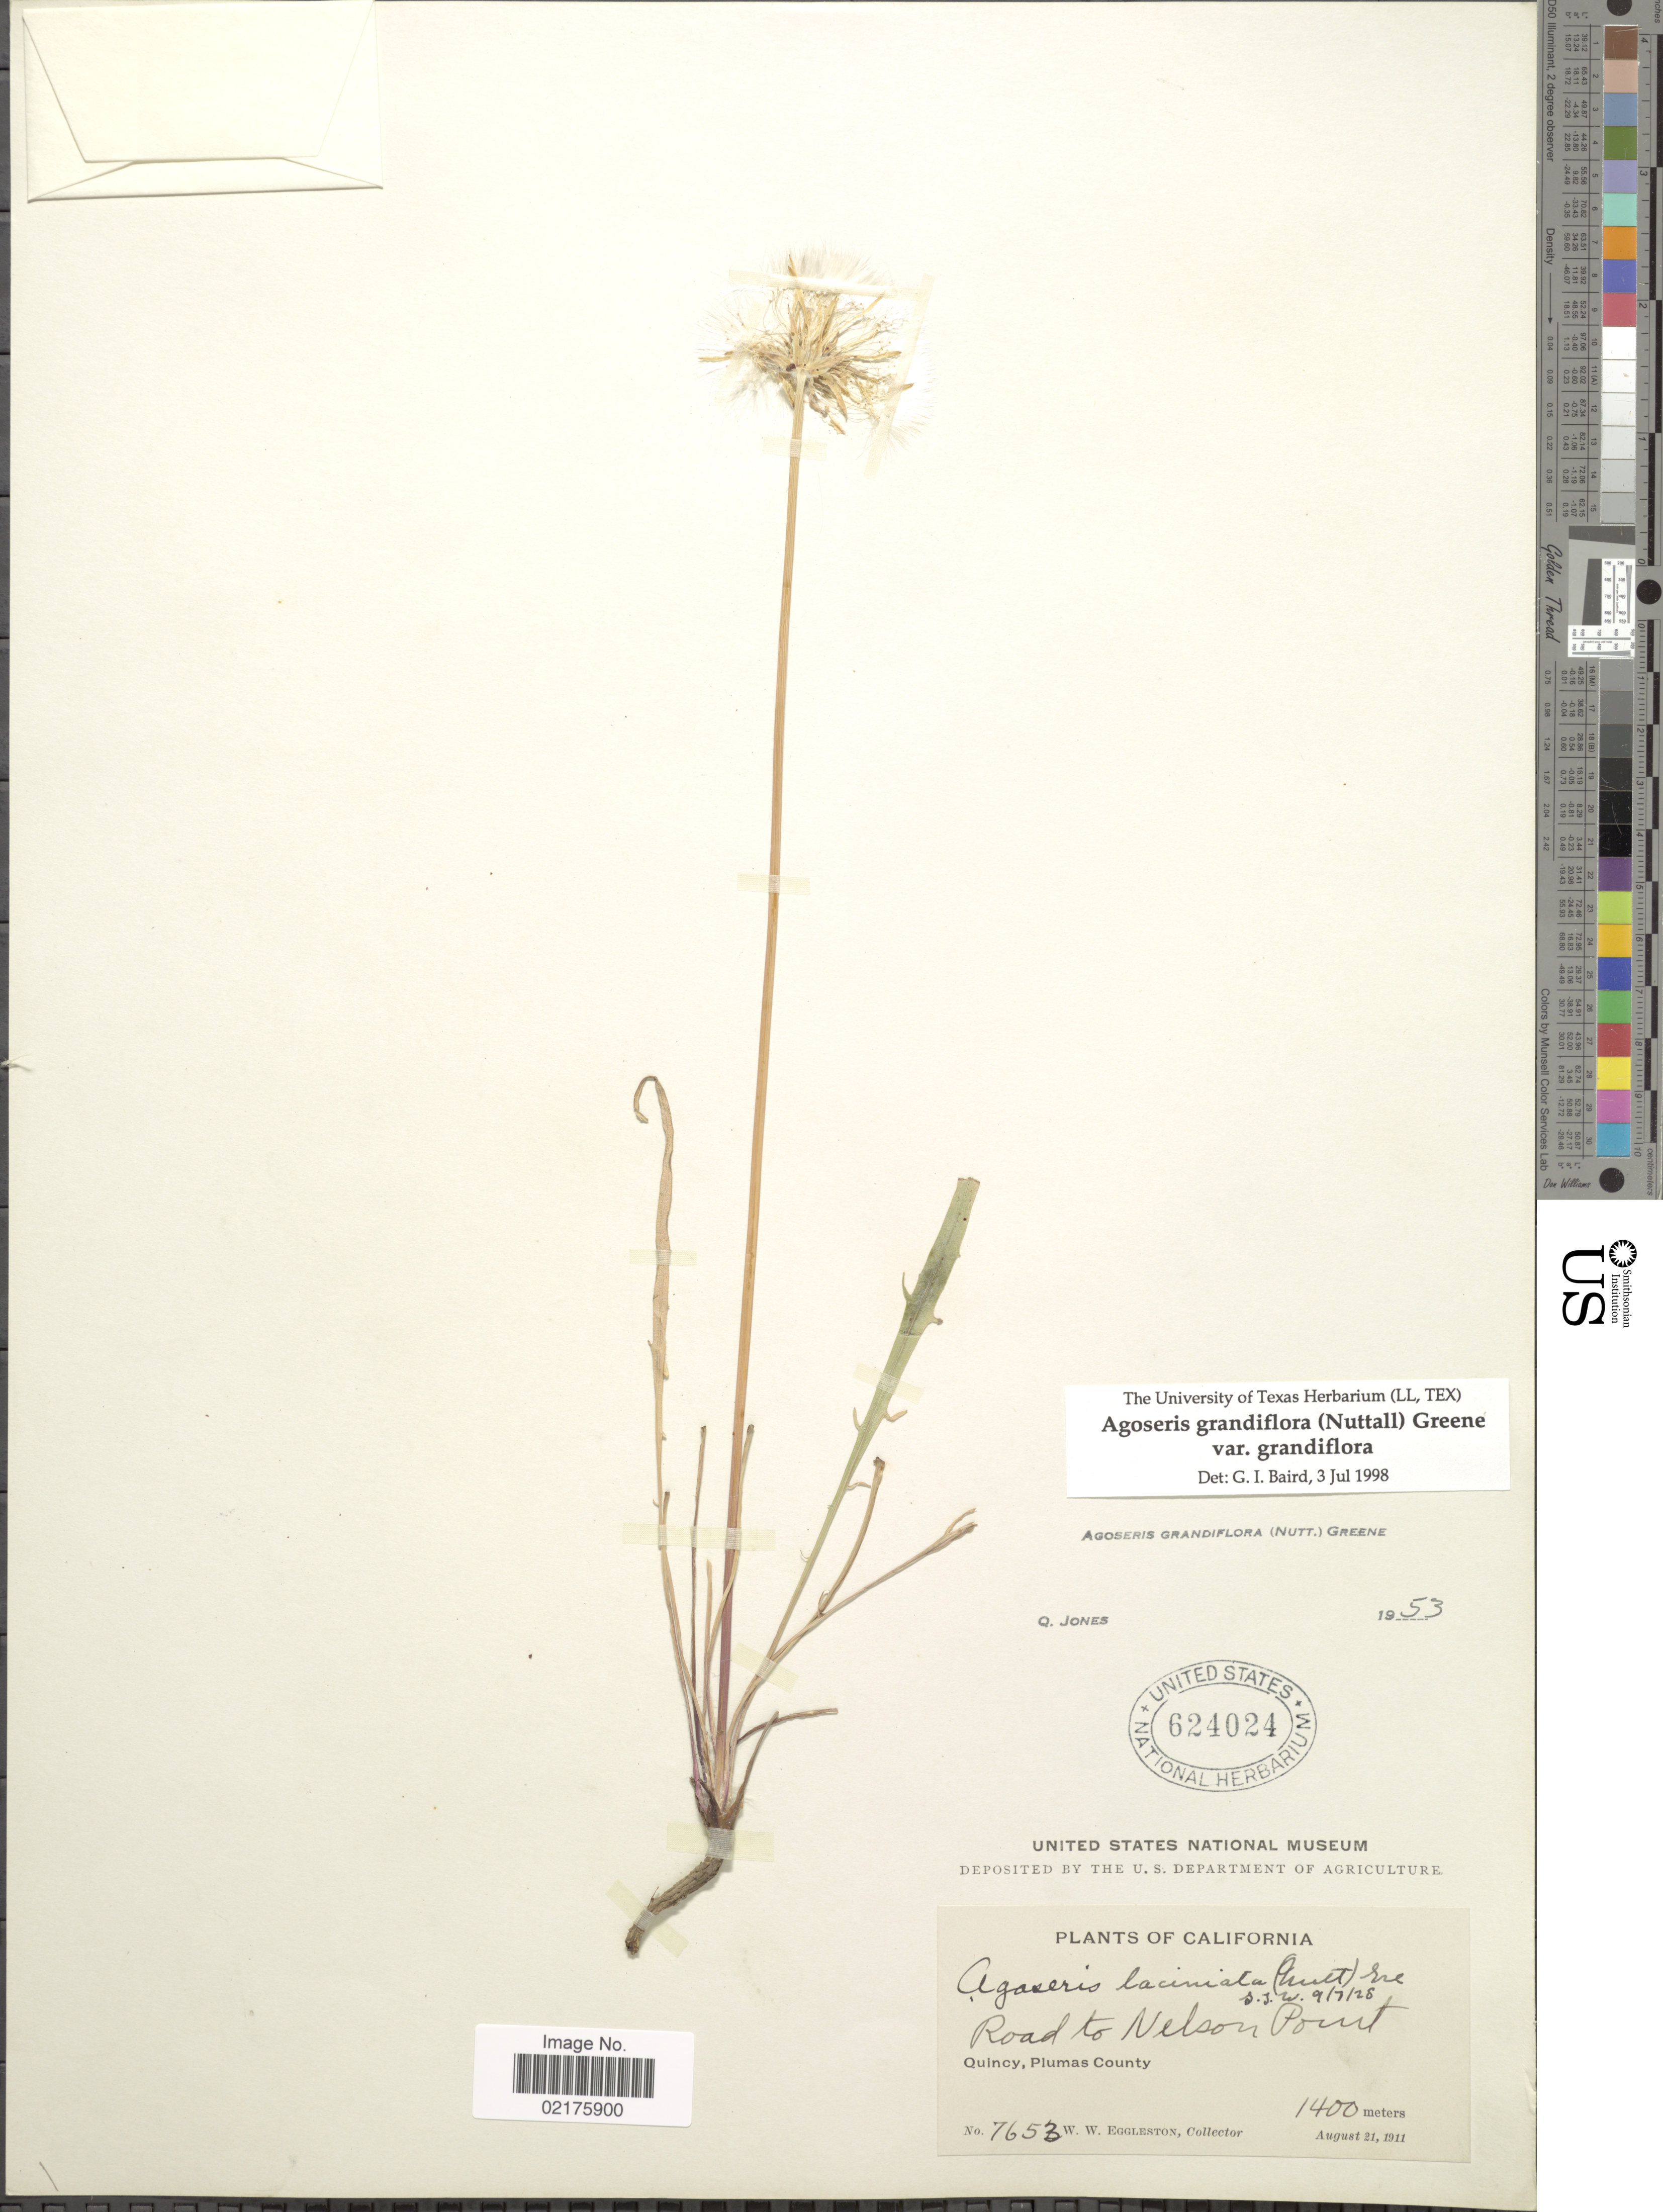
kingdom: Plantae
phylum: Tracheophyta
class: Magnoliopsida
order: Asterales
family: Asteraceae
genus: Agoseris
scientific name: Agoseris grandiflora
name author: (Nutt.) Greene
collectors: W. W. Eggleston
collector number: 7653*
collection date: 1911-08-21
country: United States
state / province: California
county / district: Plumas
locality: Road to Nelson Point, Quincy, Plumas County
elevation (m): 1400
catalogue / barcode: US 624024